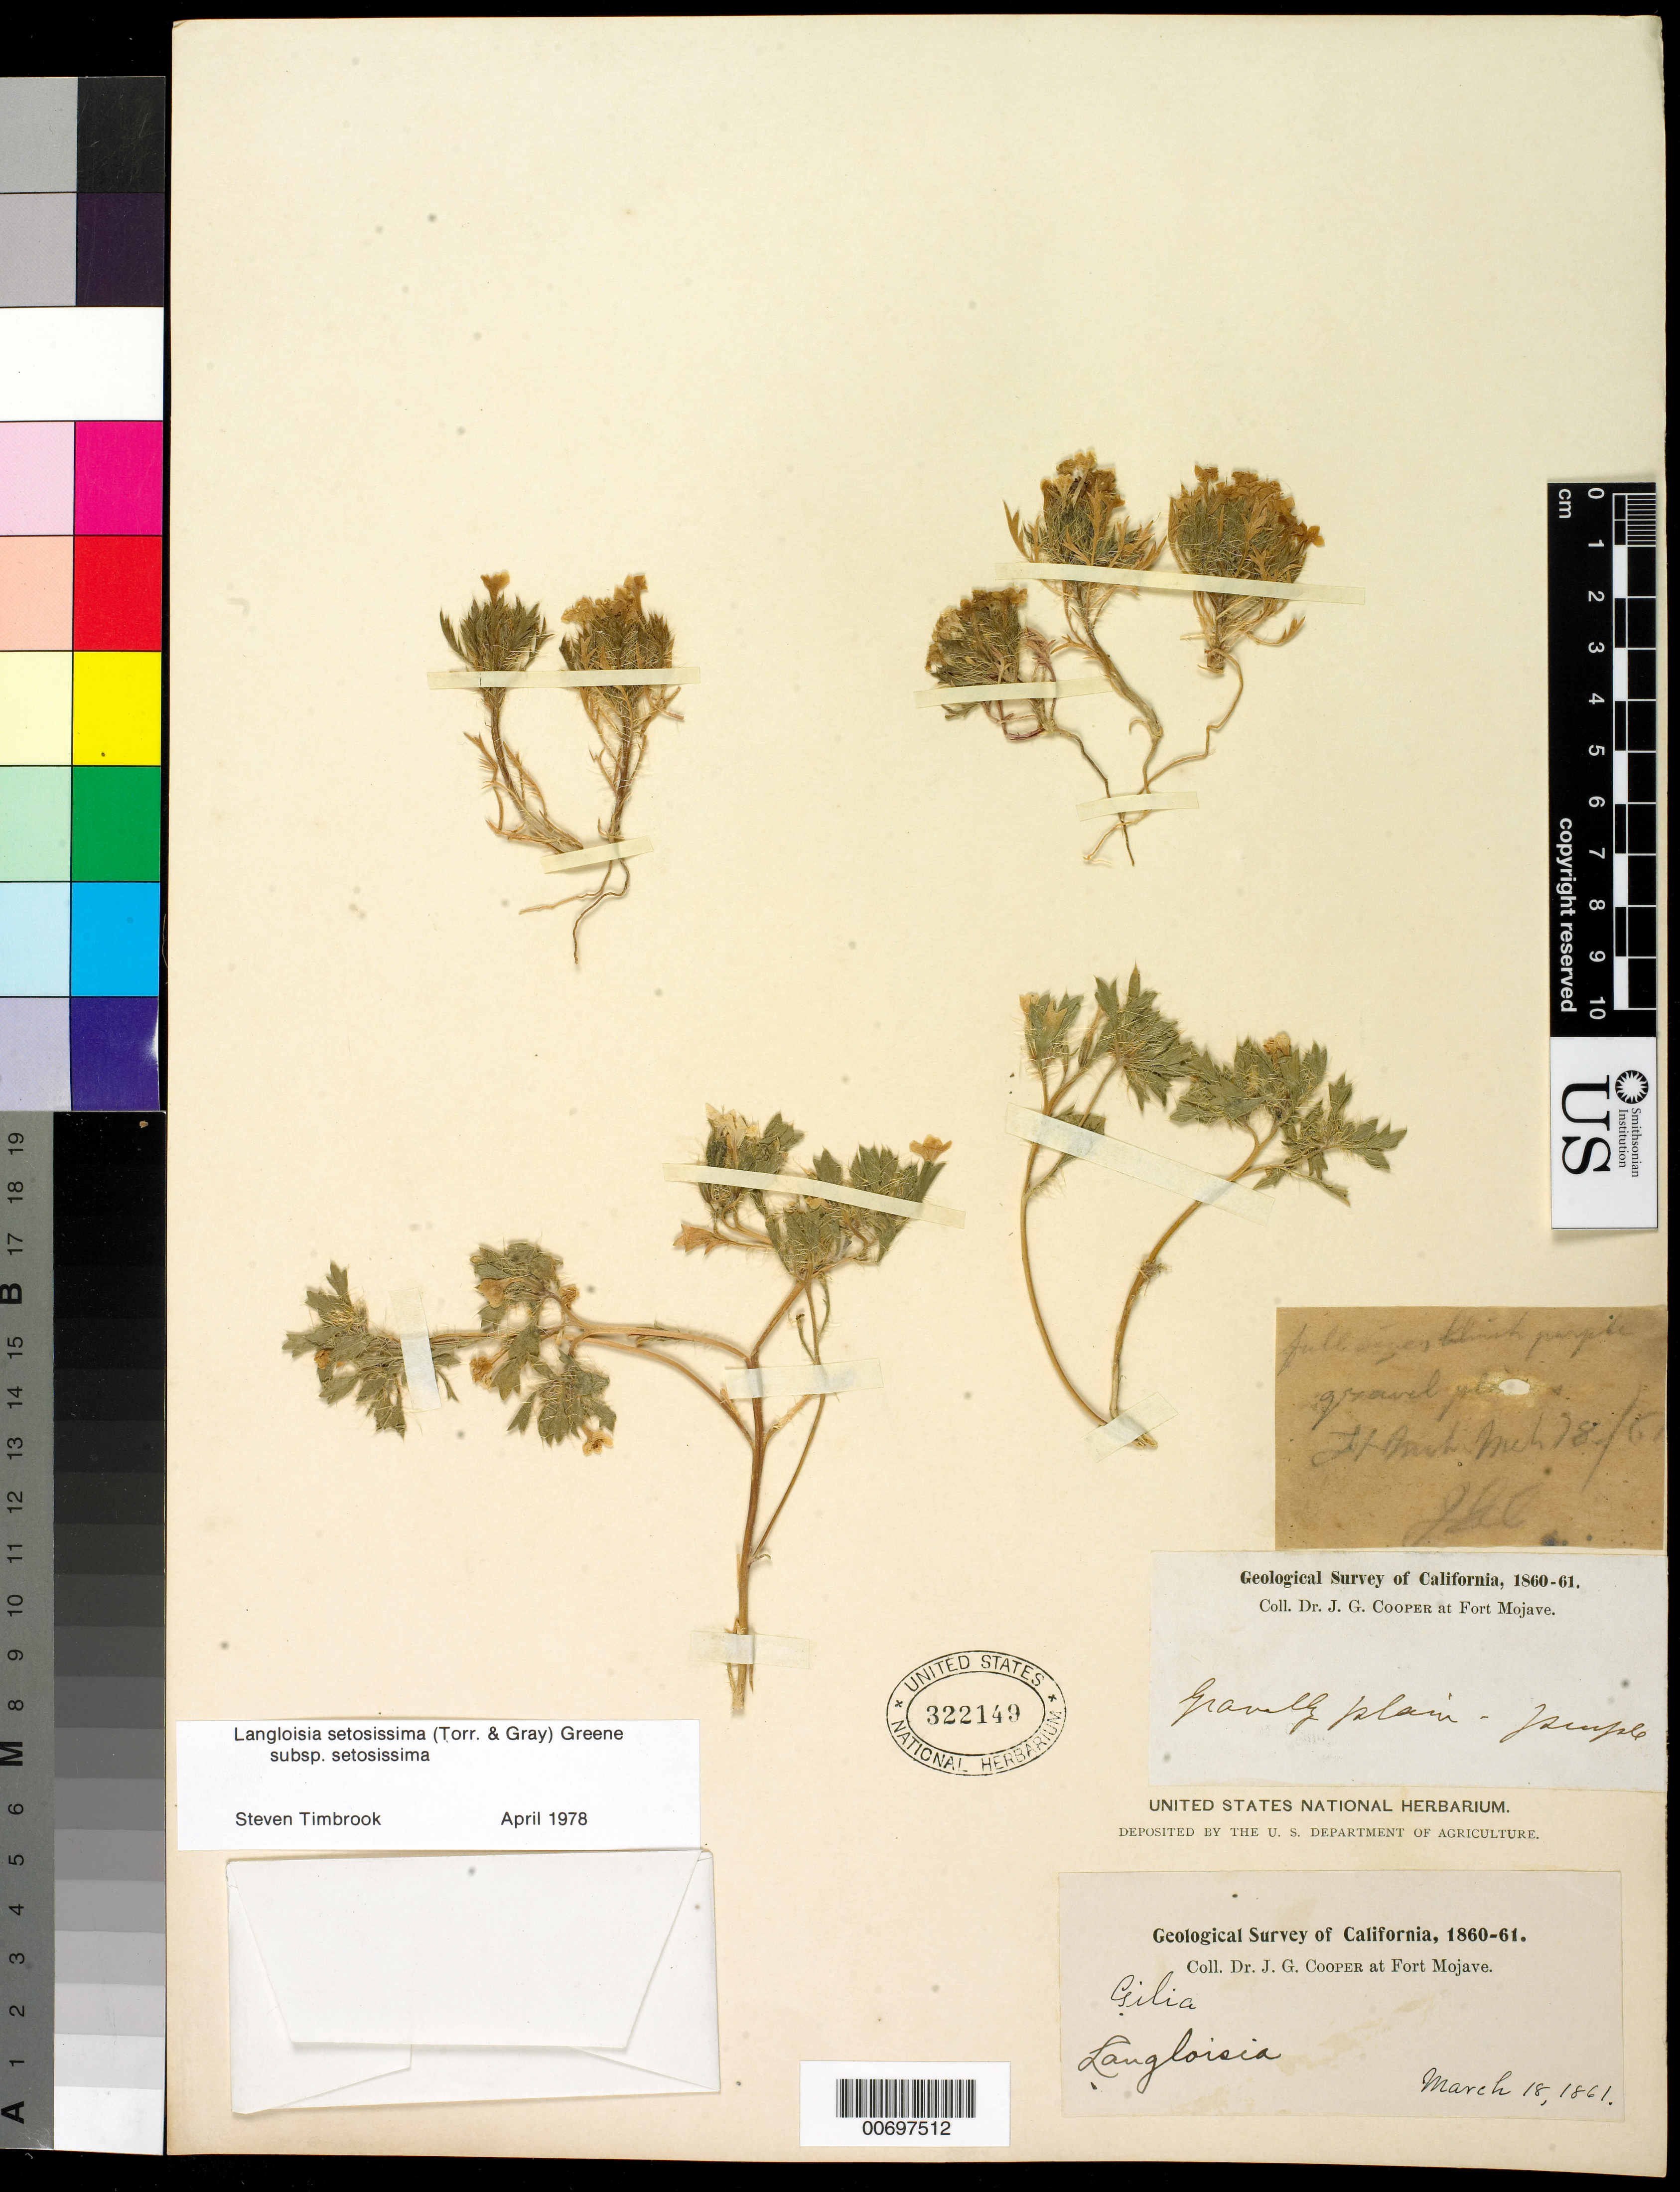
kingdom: Plantae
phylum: Tracheophyta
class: Magnoliopsida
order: Ericales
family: Polemoniaceae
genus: Langloisia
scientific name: Langloisia setosissima subsp. setosissima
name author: (Torr. & A. Gray) Greene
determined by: Timbrook, S.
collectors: J. G. Cooper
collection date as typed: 18 Mar 1861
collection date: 1861-03-18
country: United States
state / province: California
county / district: San Bernardino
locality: Fort Mojave.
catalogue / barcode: US 322149